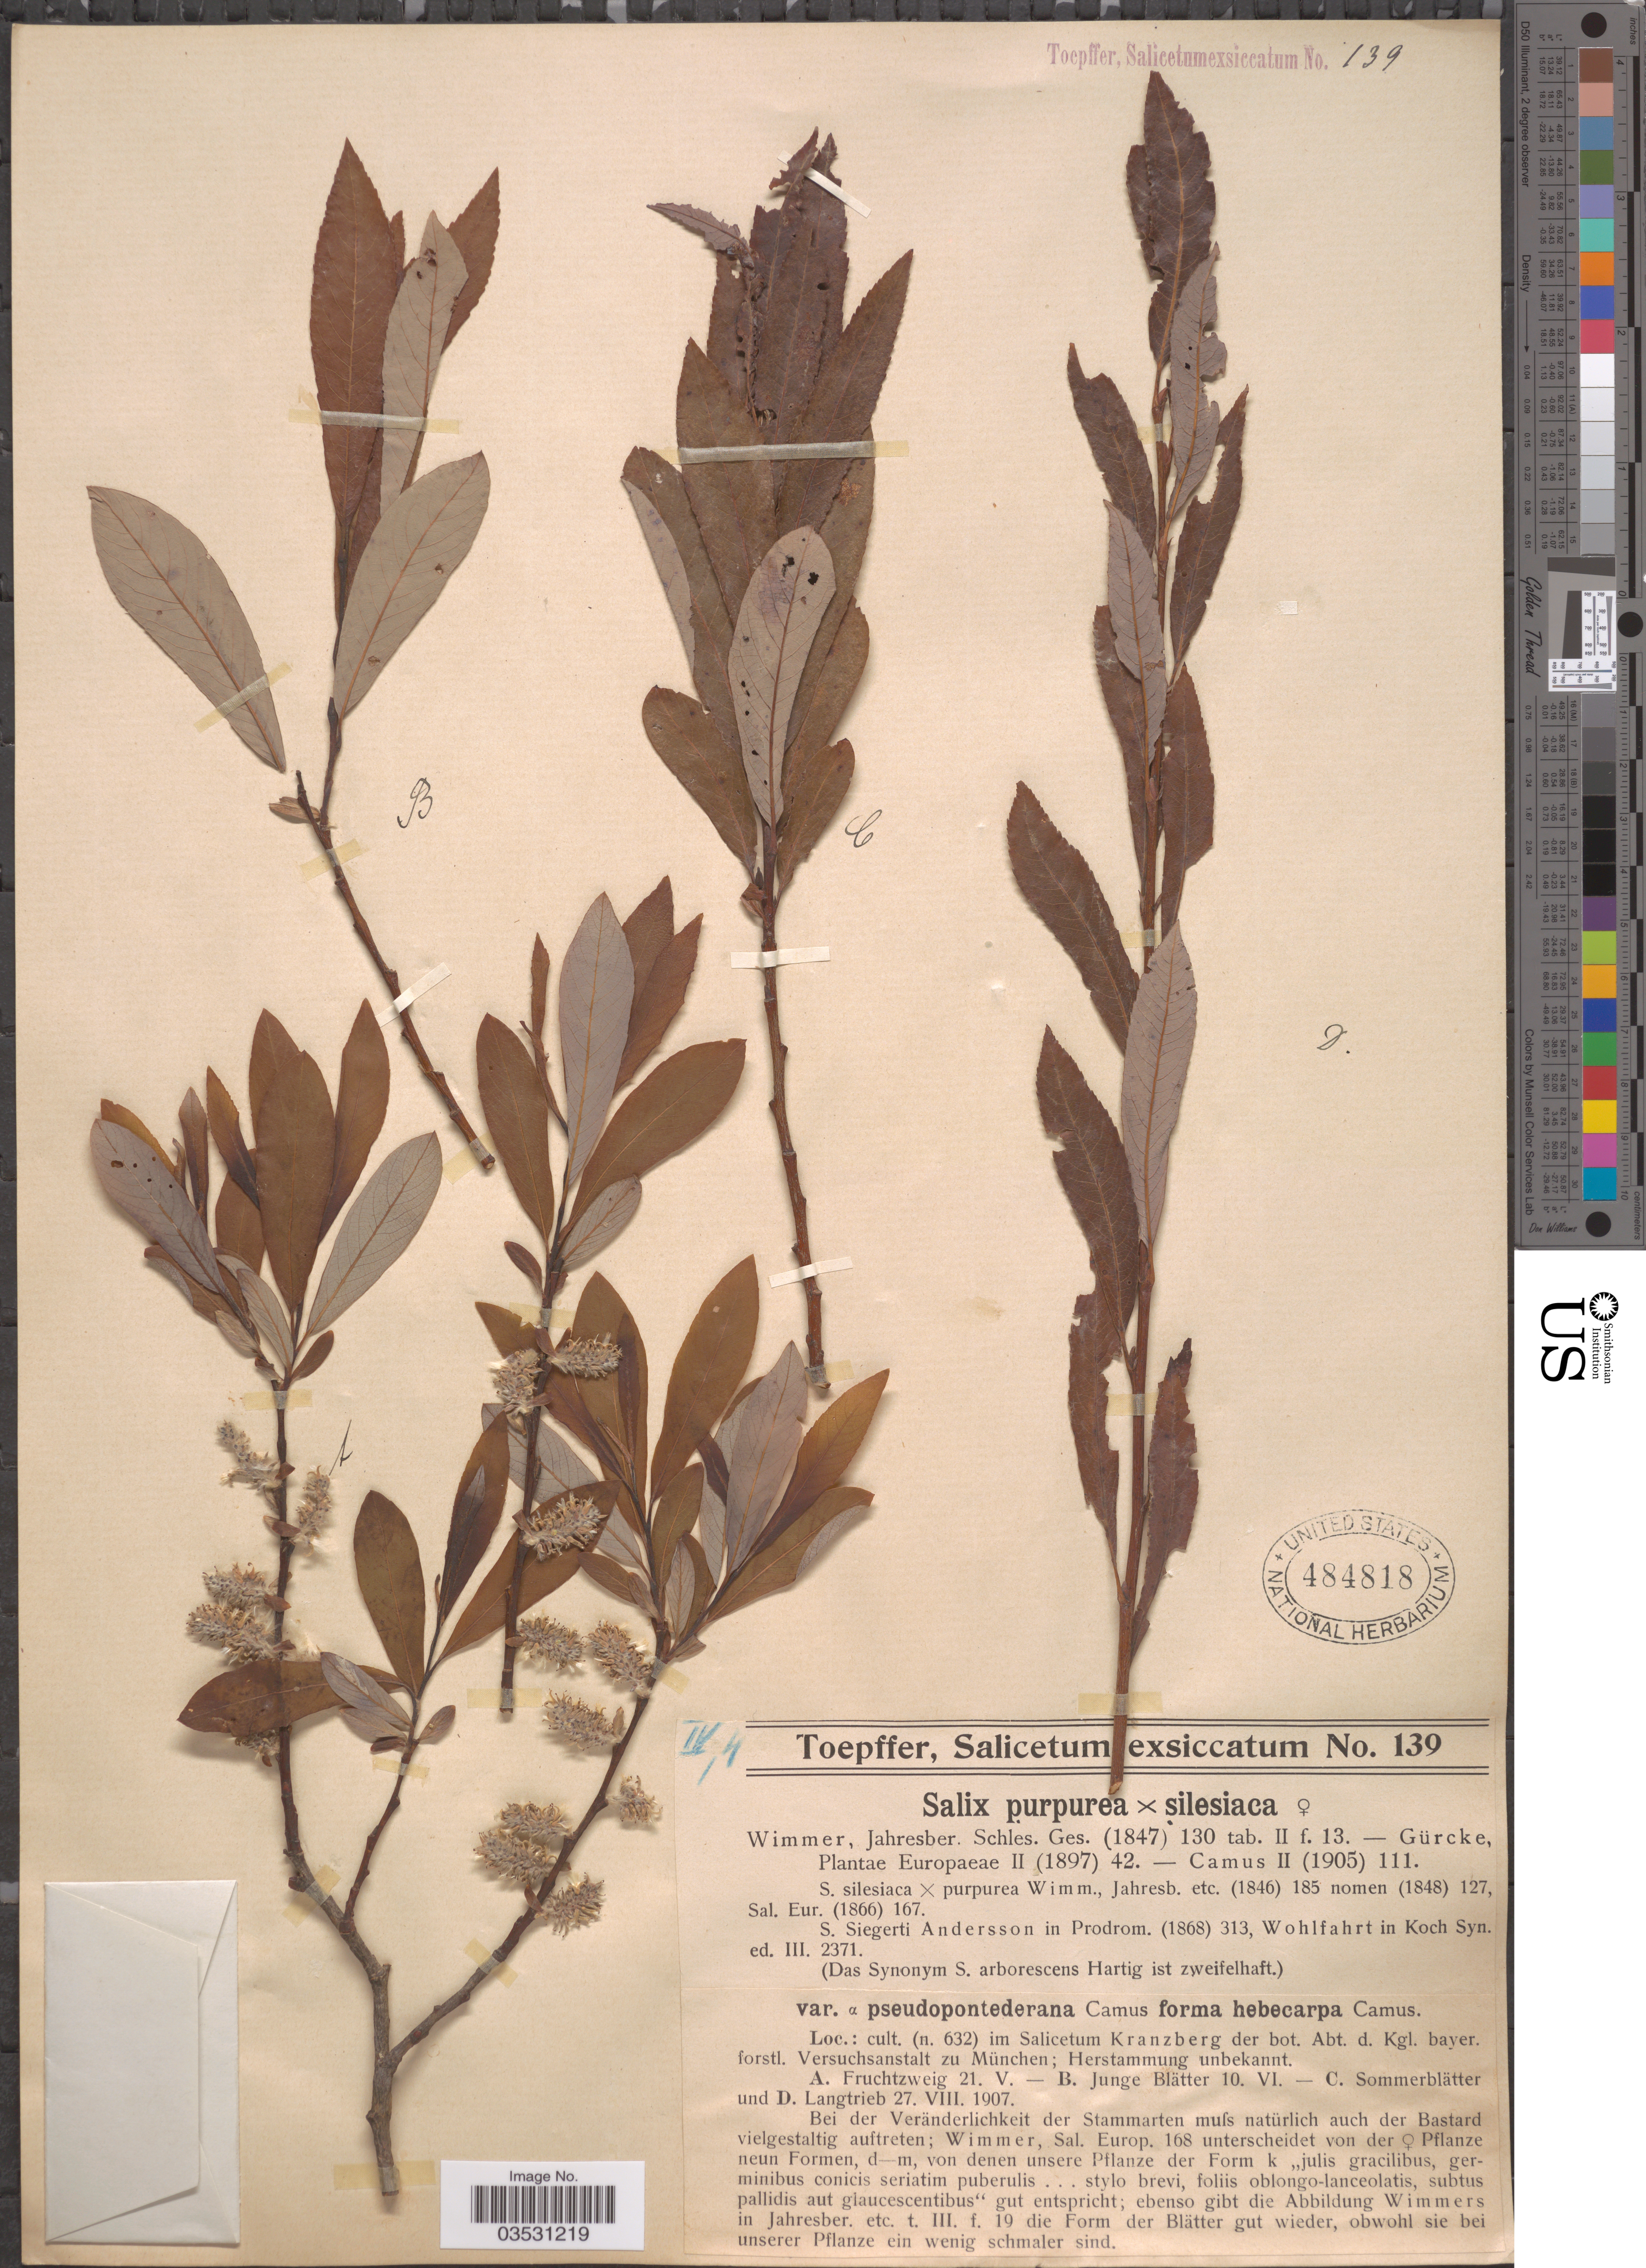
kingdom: Plantae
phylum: Tracheophyta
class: Magnoliopsida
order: Malpighiales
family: Salicaceae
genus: Salix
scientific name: Salix purpurea x S. silesiaca Willd.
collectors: A. Toepffer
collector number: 139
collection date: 1907-05-21/1907-08-27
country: Germany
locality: Cult. (n. 632) im Salicetum Kranzberg der bot. Abt. d. Kgl. bayer. forstl. Versuchsanstalt zu München; Herstammung unbekannt.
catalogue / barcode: US 484818